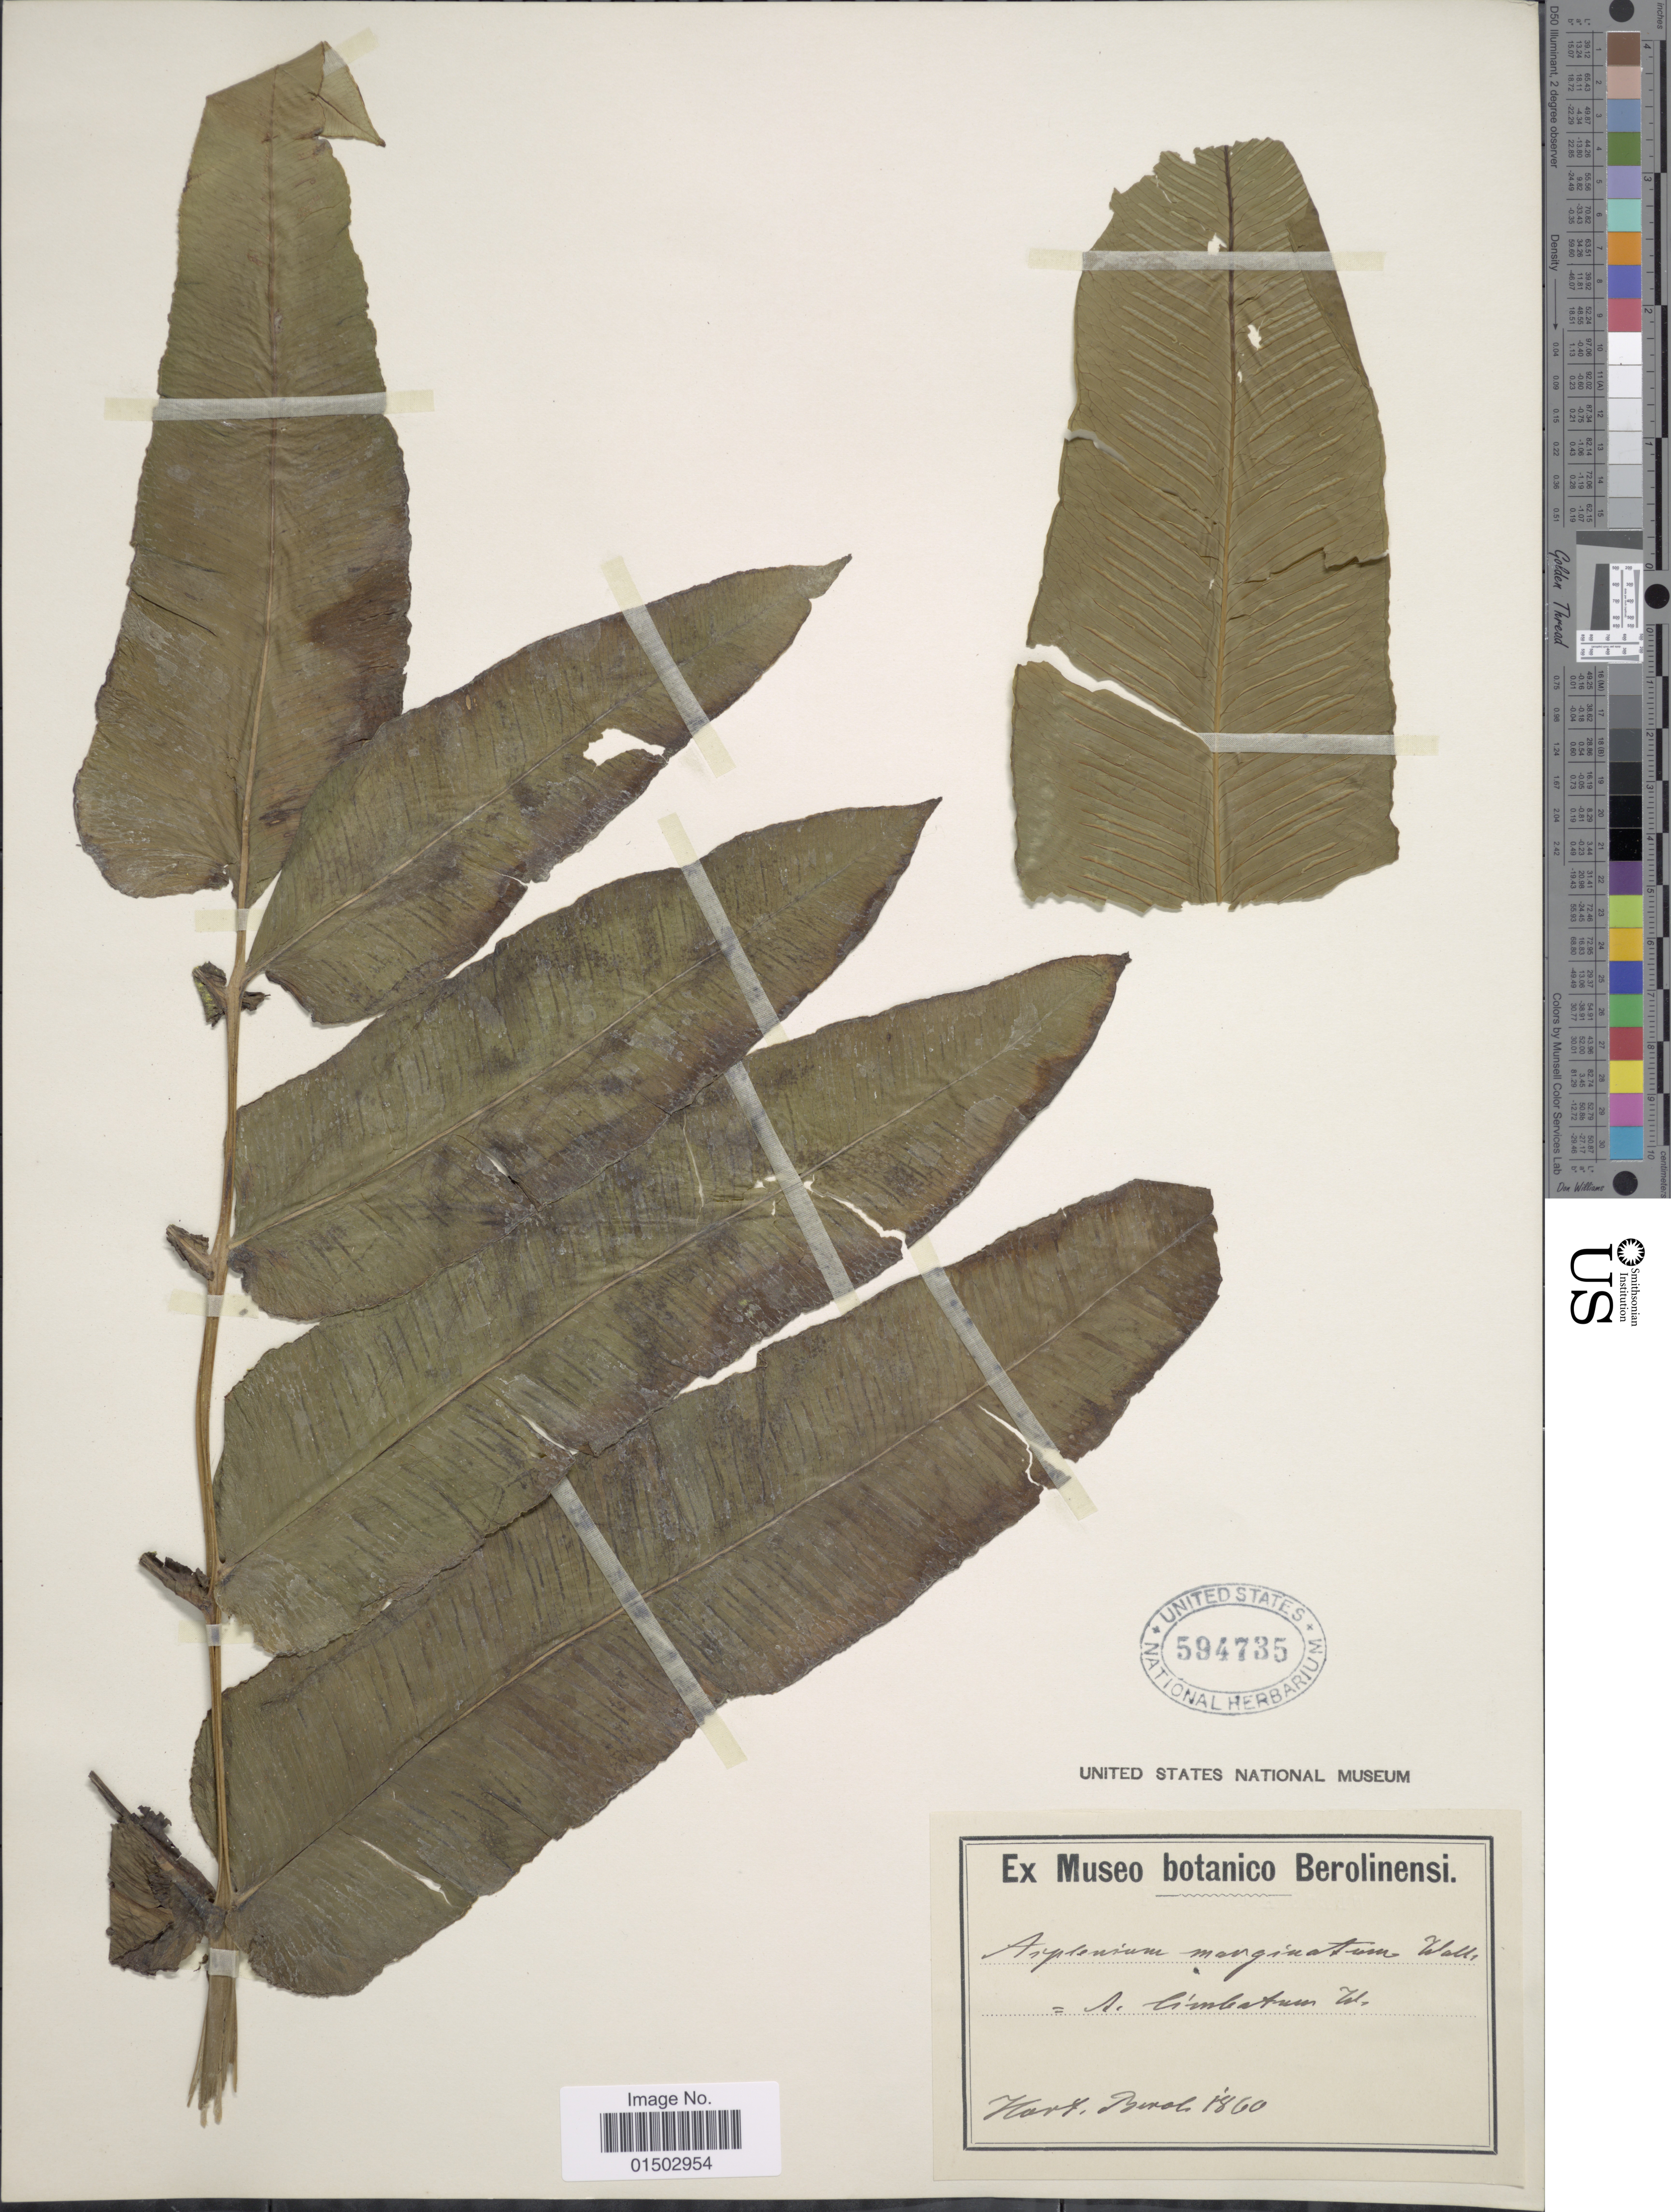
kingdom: Plantae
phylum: Tracheophyta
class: Polypodiopsida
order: Polypodiales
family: Hemidictyaceae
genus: Hemidictyum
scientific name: Hemidictyum marginatum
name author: (L.) C. Presl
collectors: Hort. Berol.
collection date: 1860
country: Germany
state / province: Berlin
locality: A. Vinbatum[interpreted] Tal [interpreted]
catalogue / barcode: US 594735